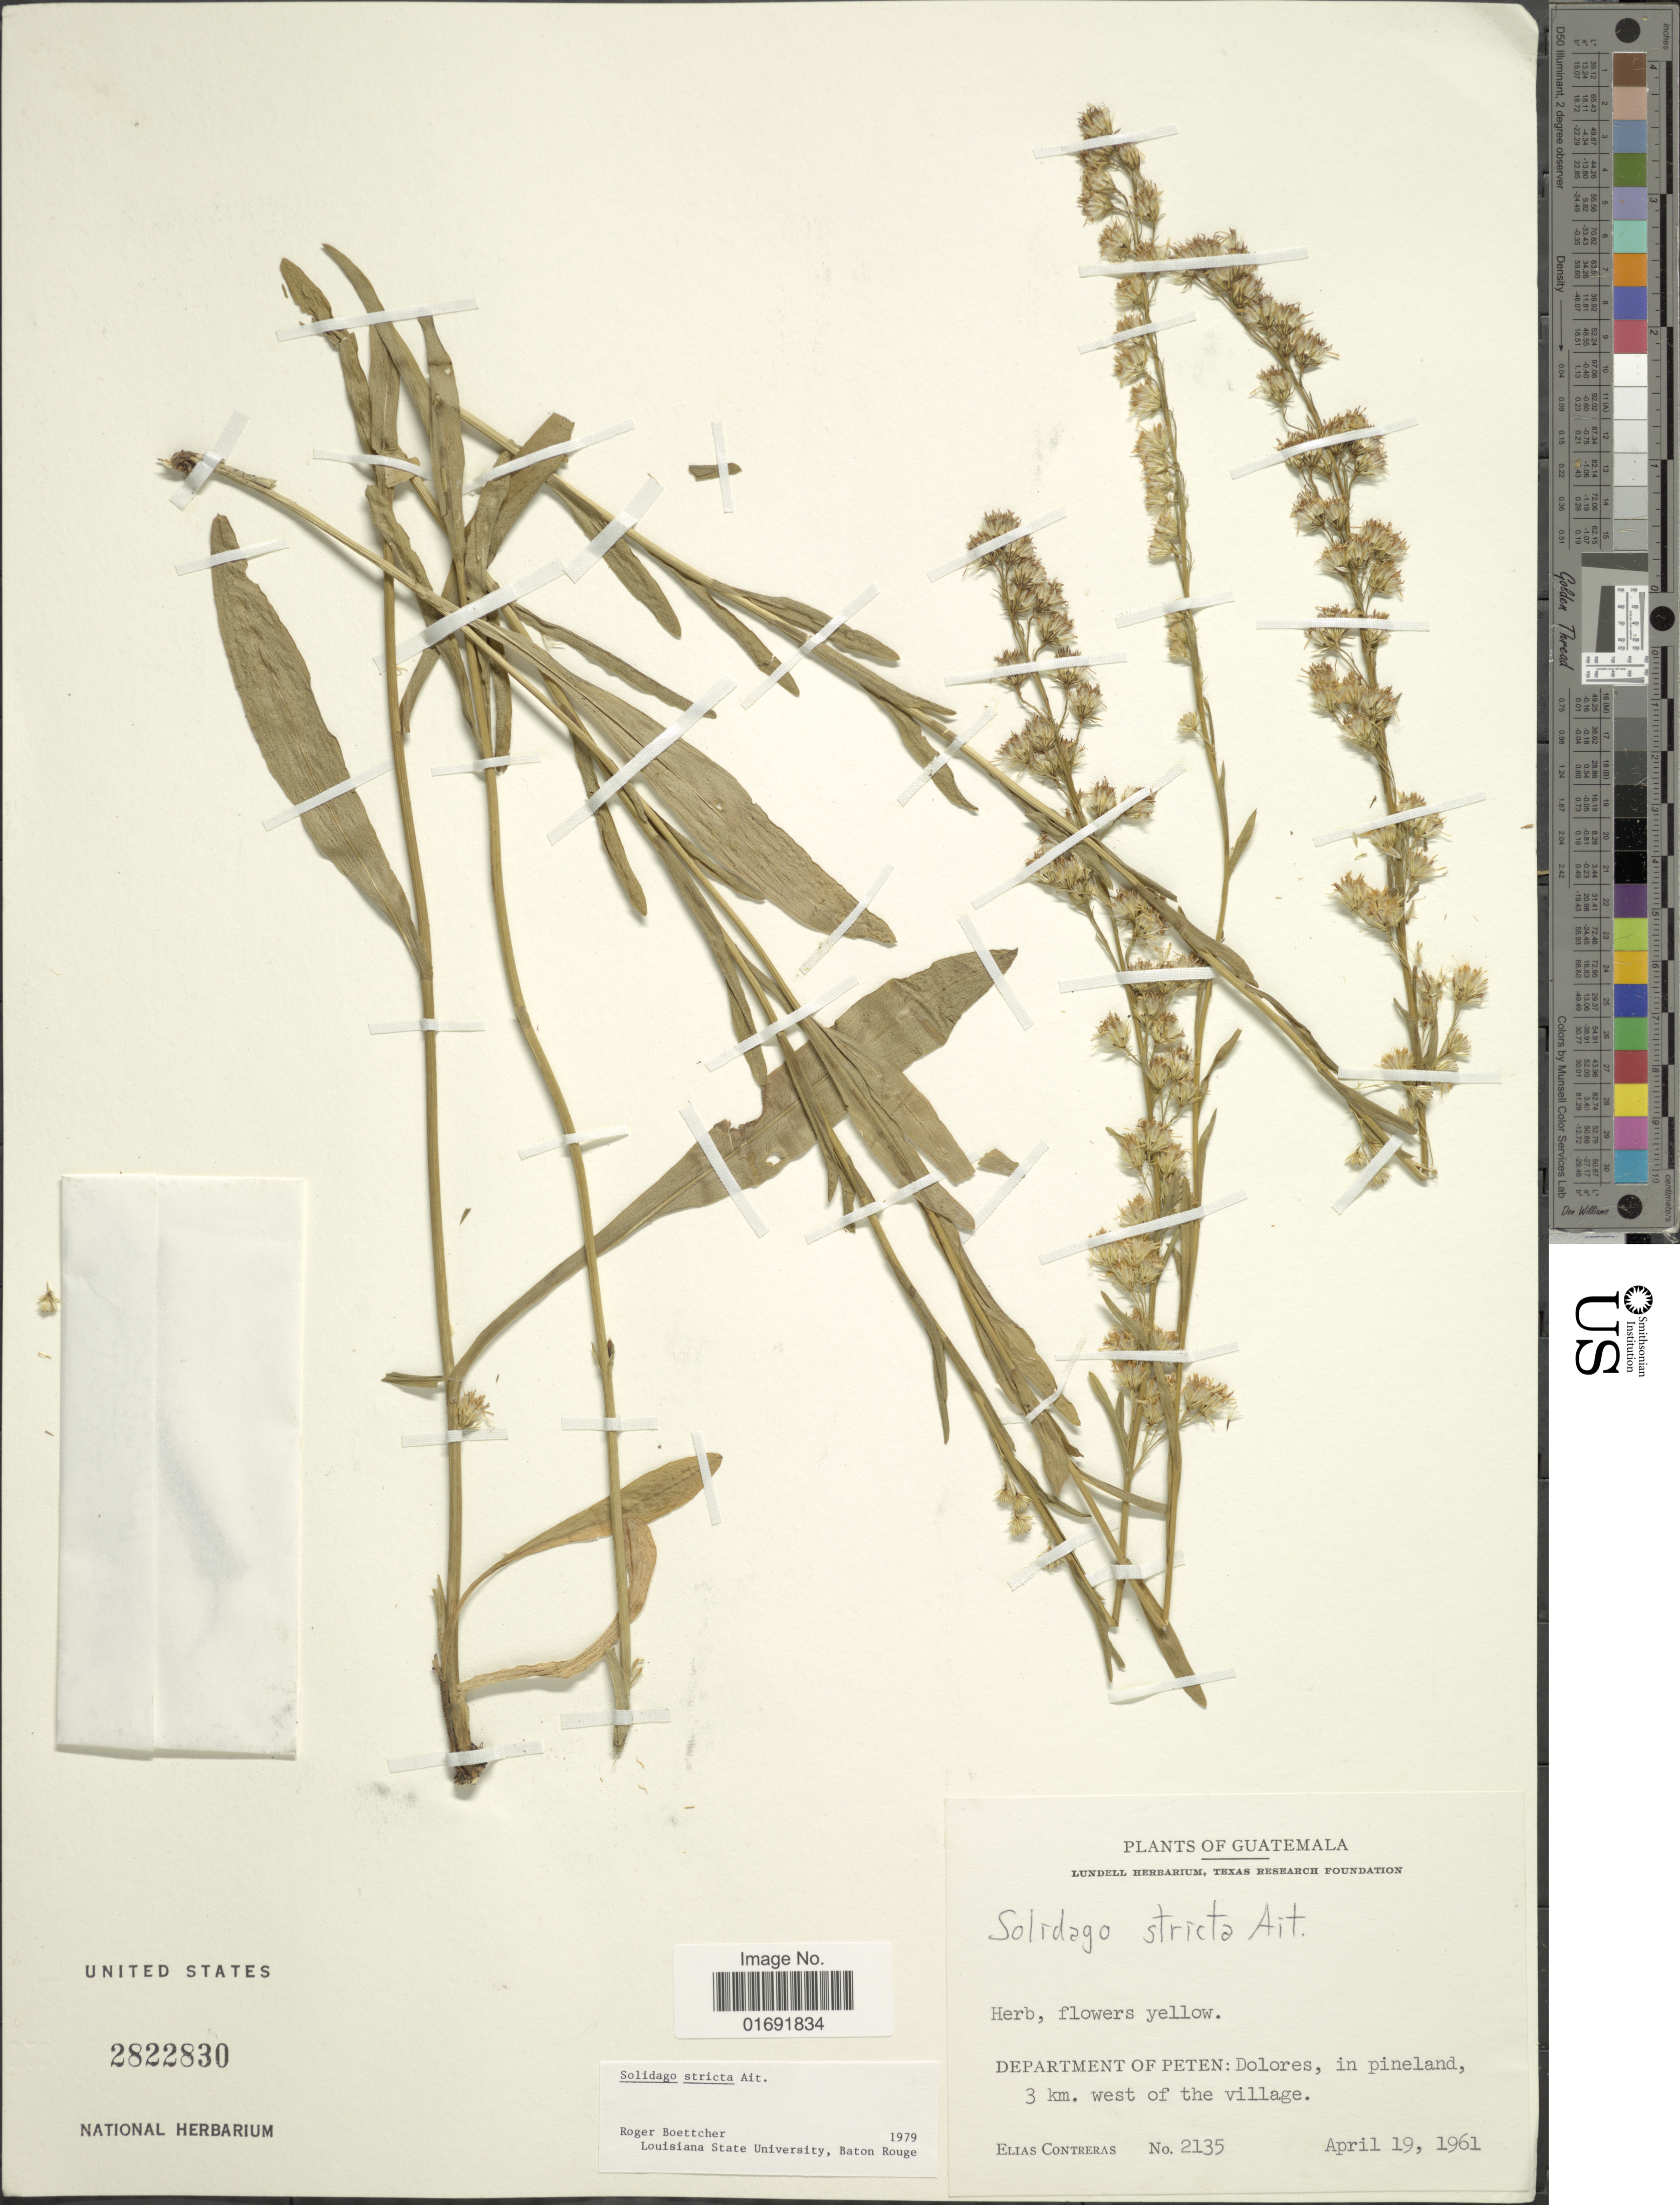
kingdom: Plantae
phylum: Tracheophyta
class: Magnoliopsida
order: Asterales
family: Asteraceae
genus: Solidago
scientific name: Solidago stricta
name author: Aiton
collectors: E. Contreras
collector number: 2135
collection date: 1961-04-19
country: Guatemala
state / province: El Petén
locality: Dolores, in pineland, 3 km west of the village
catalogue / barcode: US 2822830